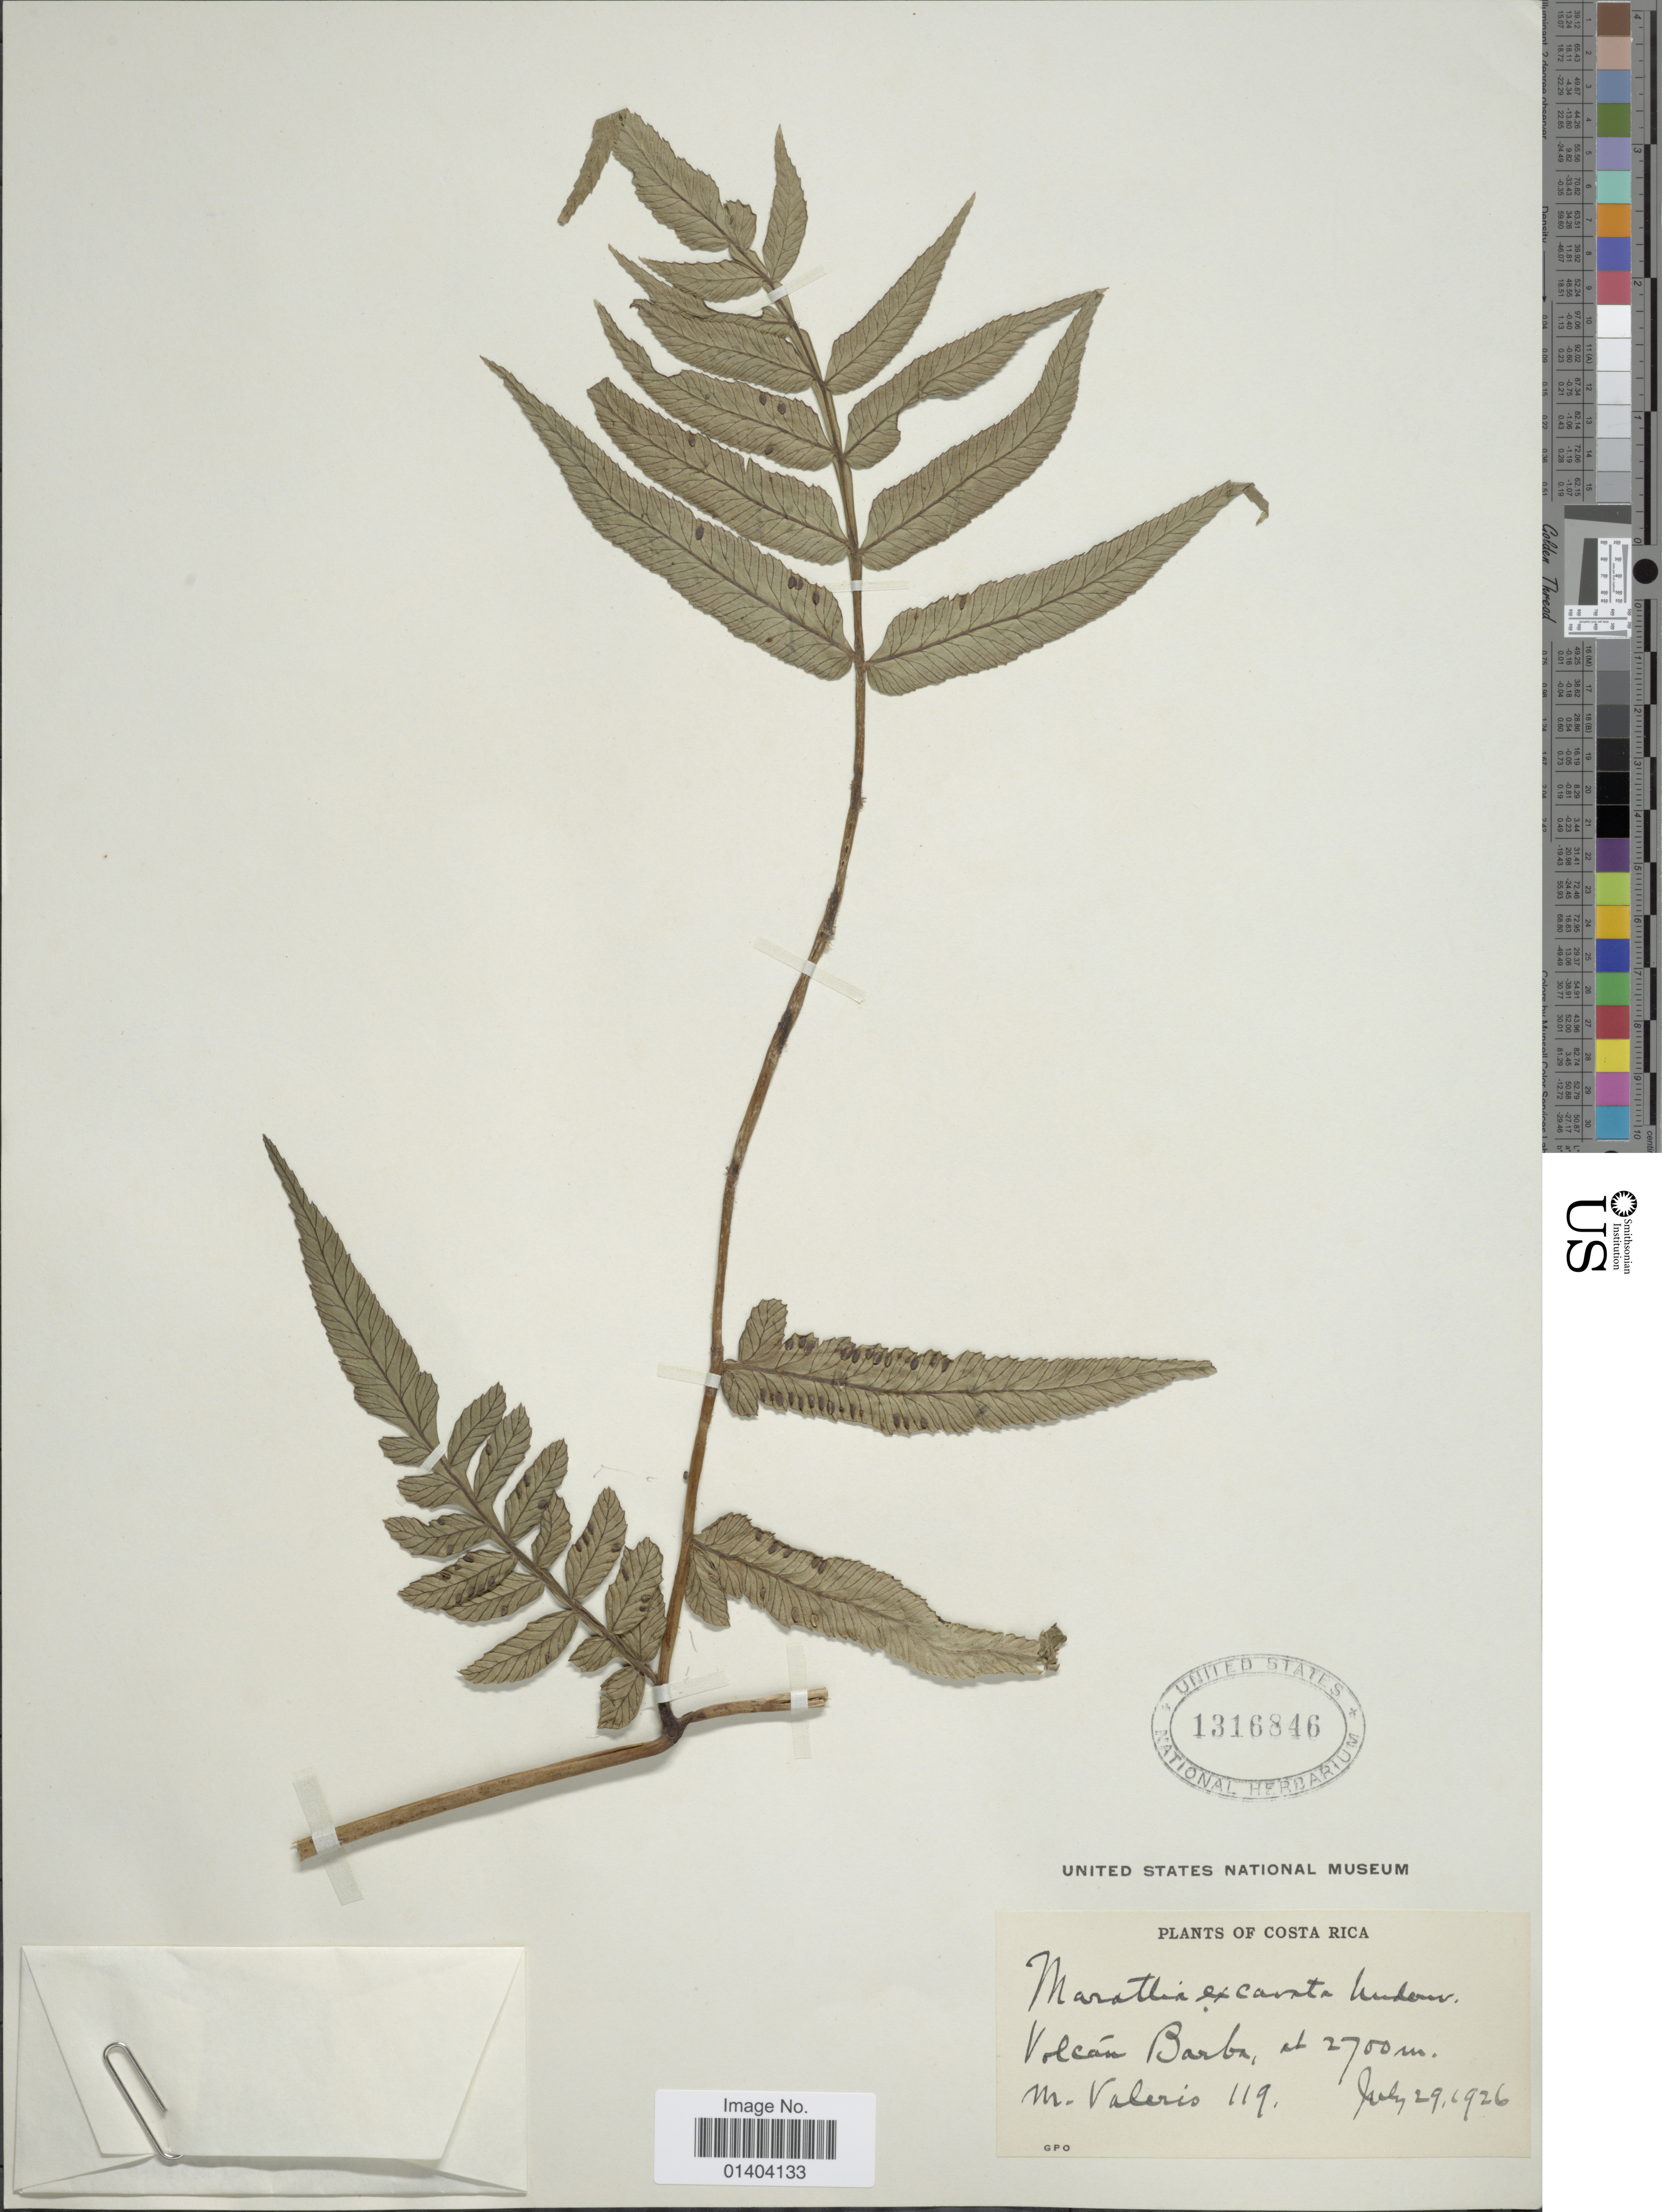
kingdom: Plantae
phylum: Tracheophyta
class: Polypodiopsida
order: Marattiales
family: Marattiaceae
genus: Marattia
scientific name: Marattia excavata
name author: Underw.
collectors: M. Valerio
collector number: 119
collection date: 1926-07-29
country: Costa Rica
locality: Barba volcano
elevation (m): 2700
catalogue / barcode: US 1316846